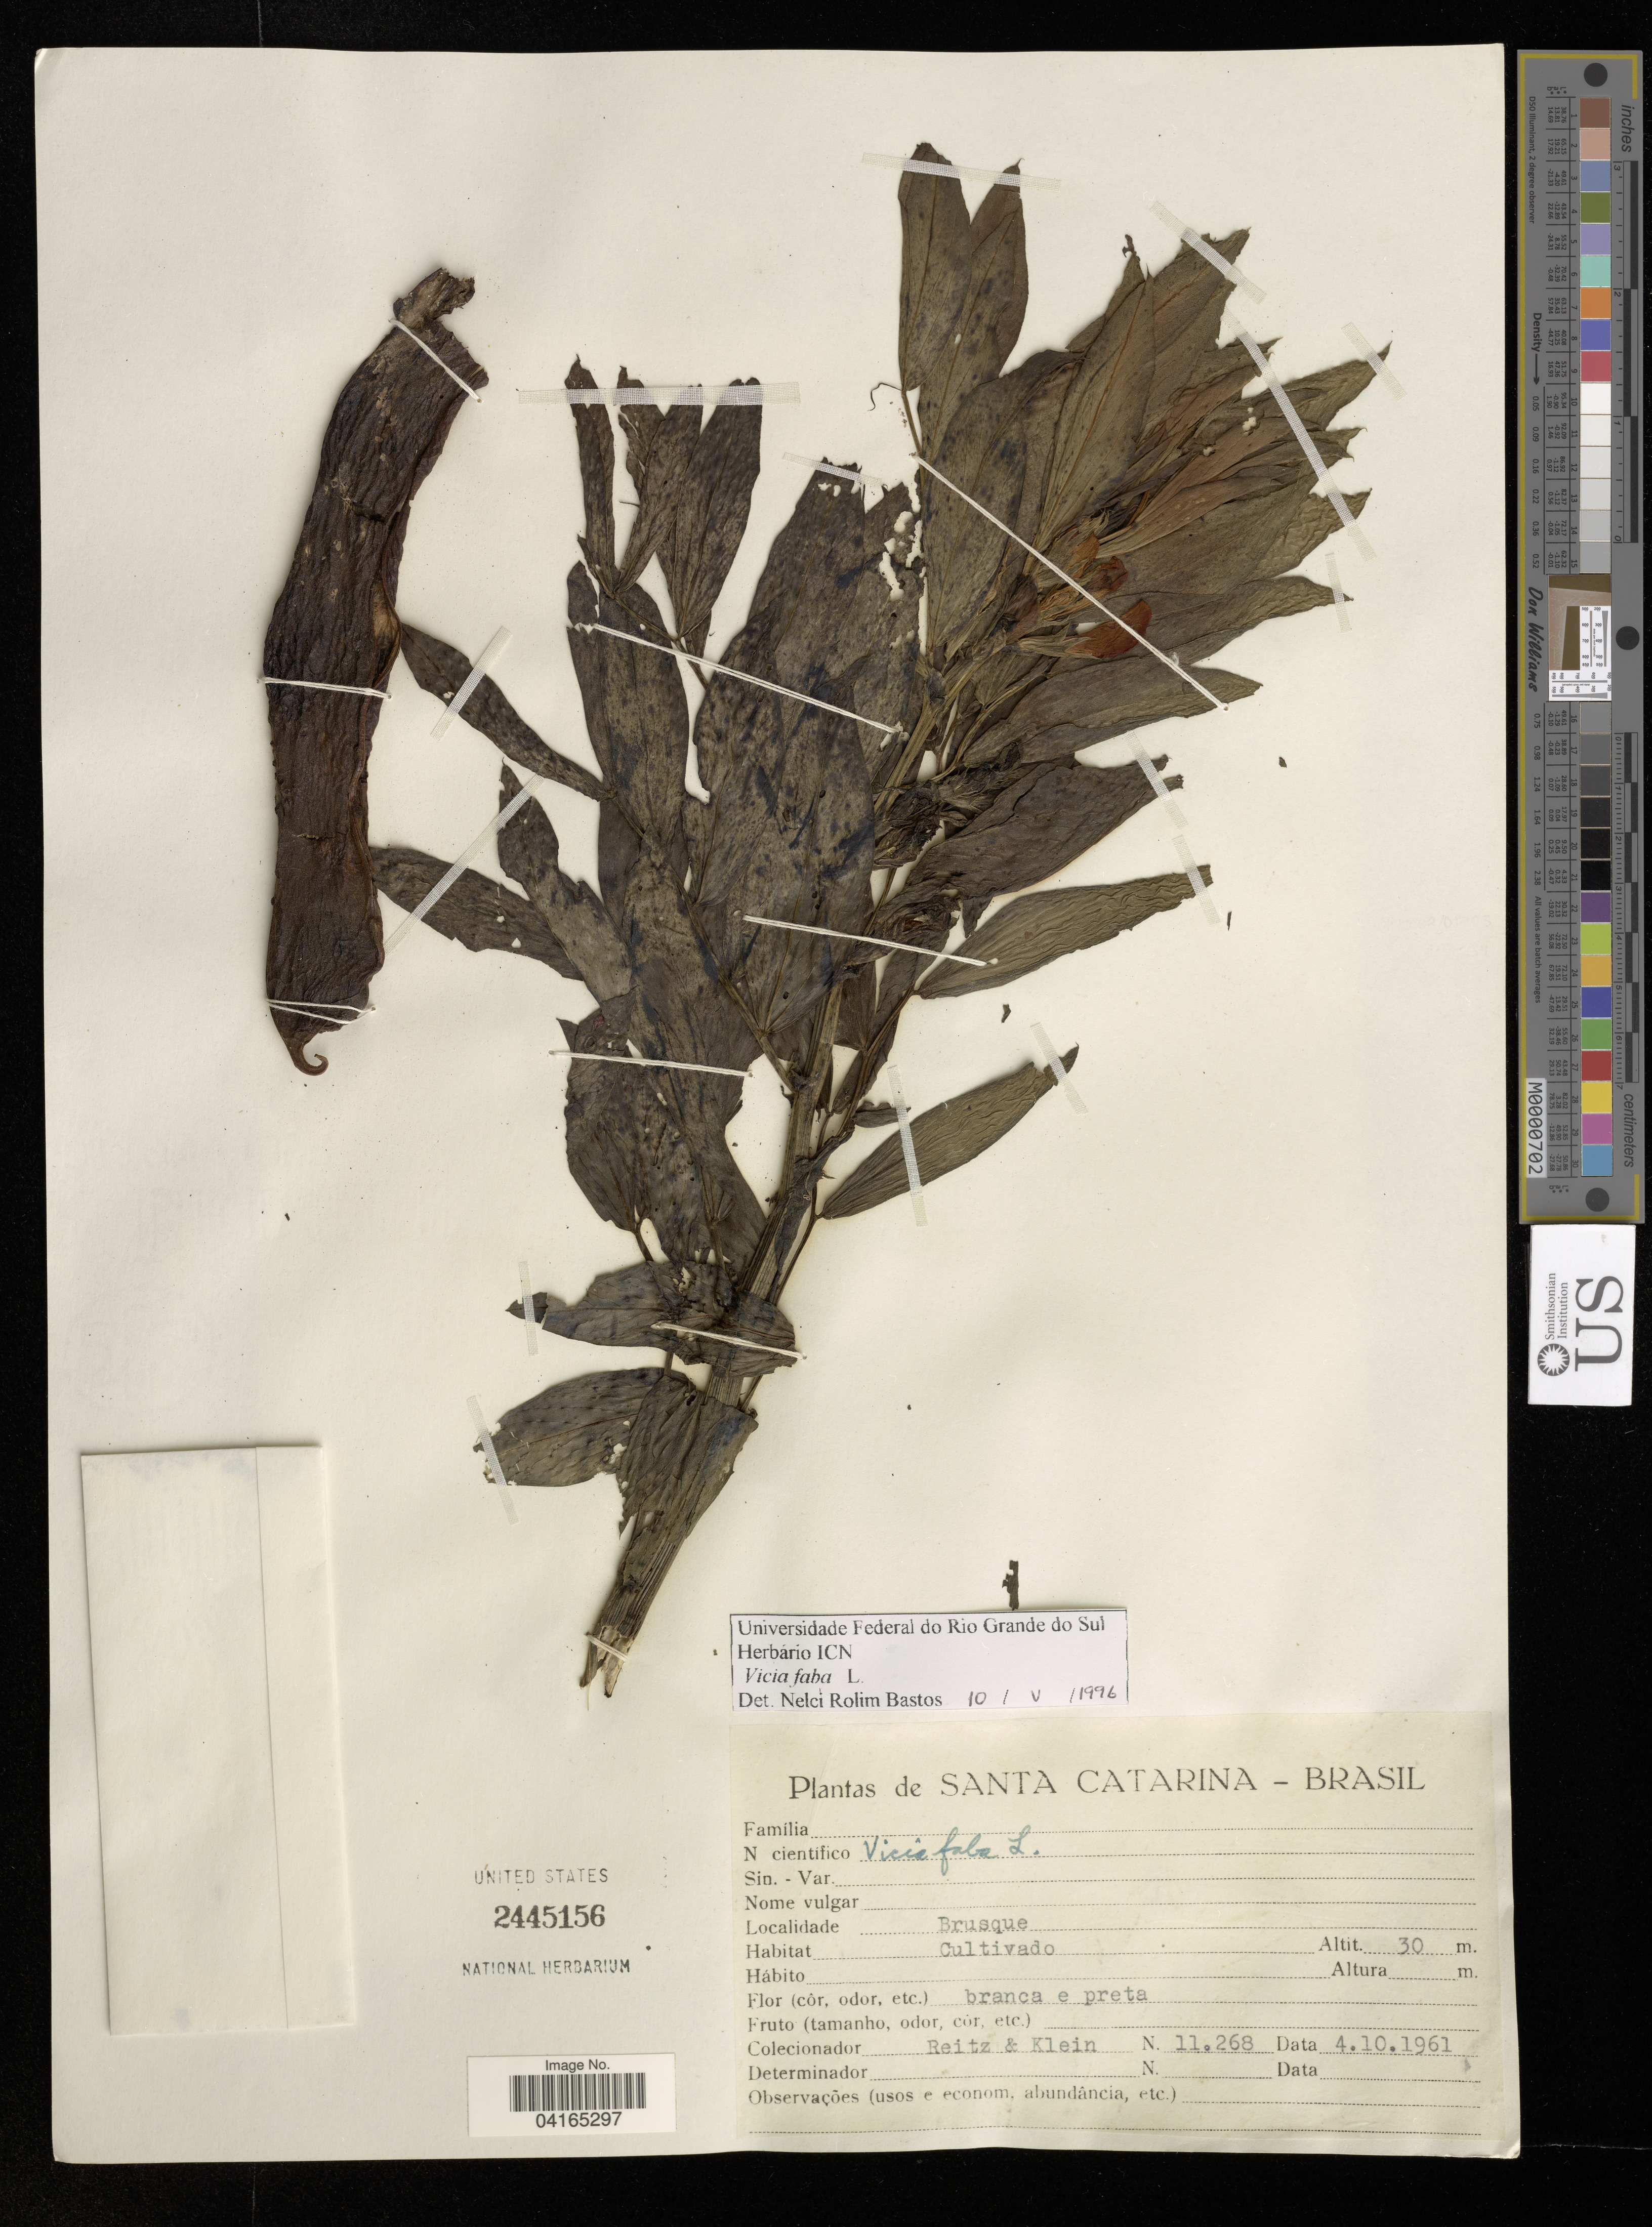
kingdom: Plantae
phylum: Tracheophyta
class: Magnoliopsida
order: Fabales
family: Fabaceae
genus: Vicia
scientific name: Vicia faba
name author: L.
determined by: Hechenleitner, Paulina, RBG Edinburgh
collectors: Reitz & Klein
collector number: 11.268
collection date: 1961-10-04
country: Brazil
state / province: Santa Catarina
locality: Brusque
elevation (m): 30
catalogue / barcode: US 2445156